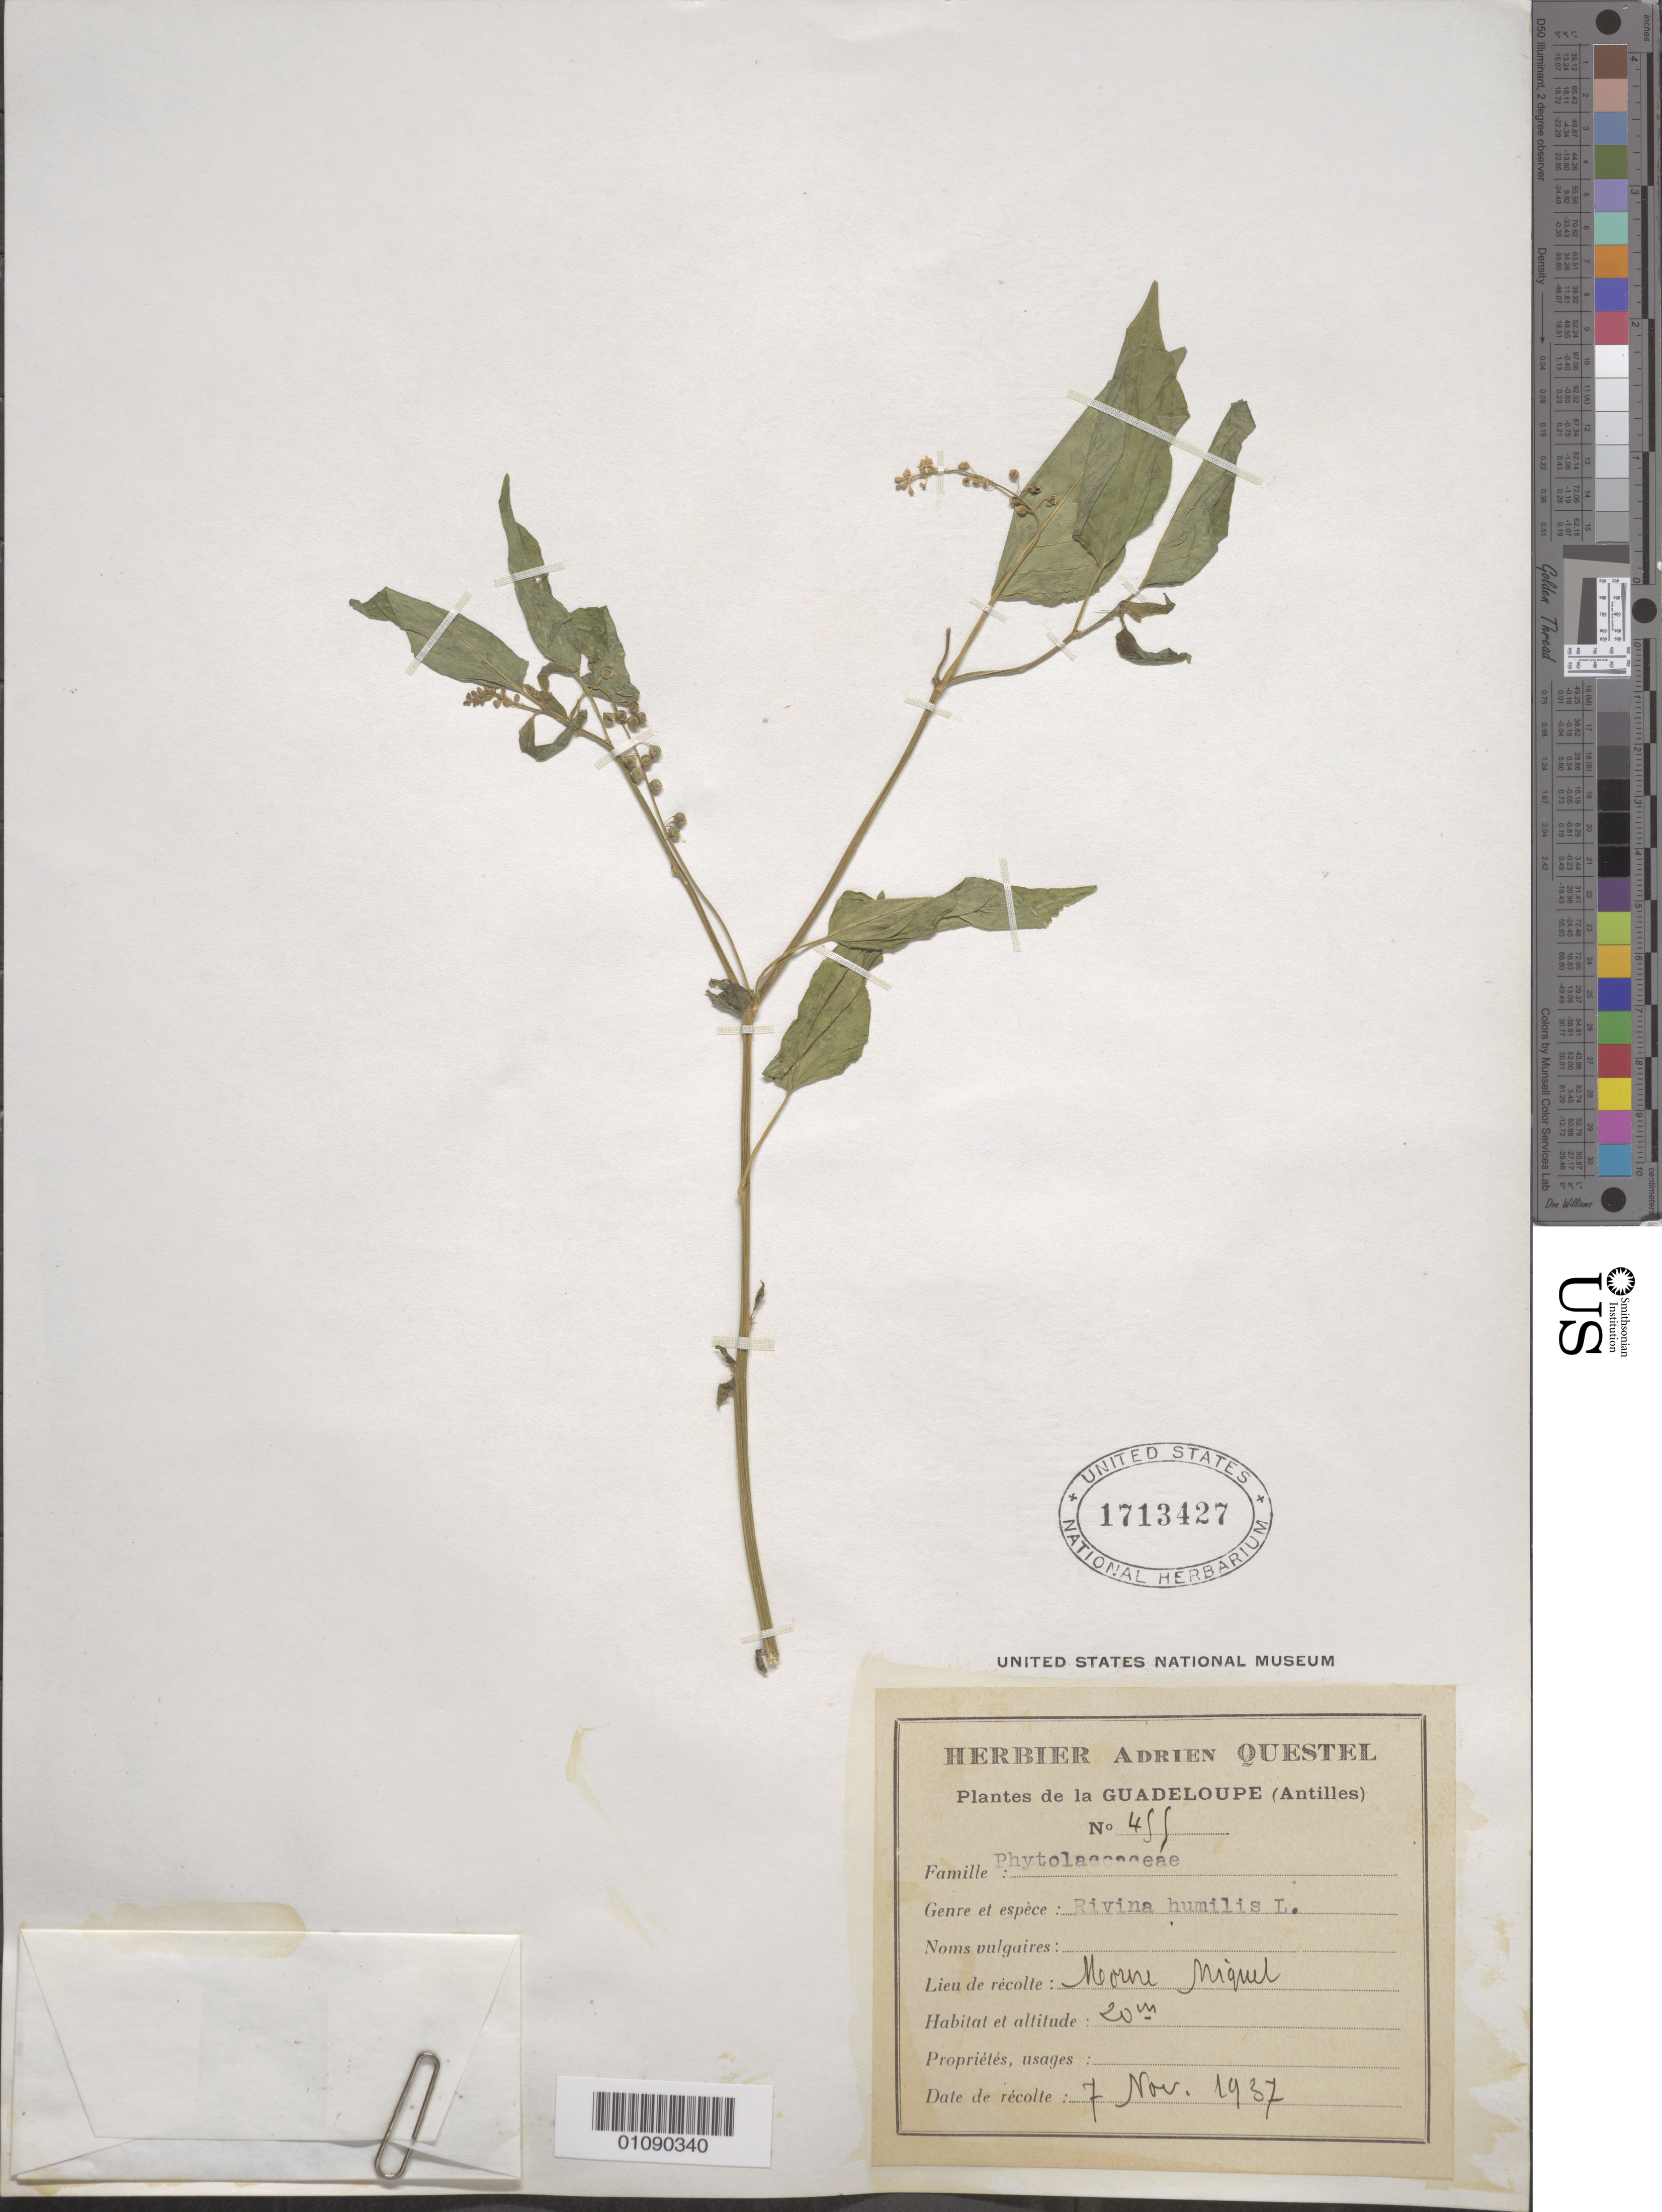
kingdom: Plantae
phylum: Tracheophyta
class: Magnoliopsida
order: Caryophyllales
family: Phytolaccaceae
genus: Rivina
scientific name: Rivina humilis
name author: L.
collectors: A. Questel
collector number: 455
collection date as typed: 07 Nov 1937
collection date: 1937-11-07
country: Guadeloupe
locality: Morne Niquel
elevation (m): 20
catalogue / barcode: US 1713427